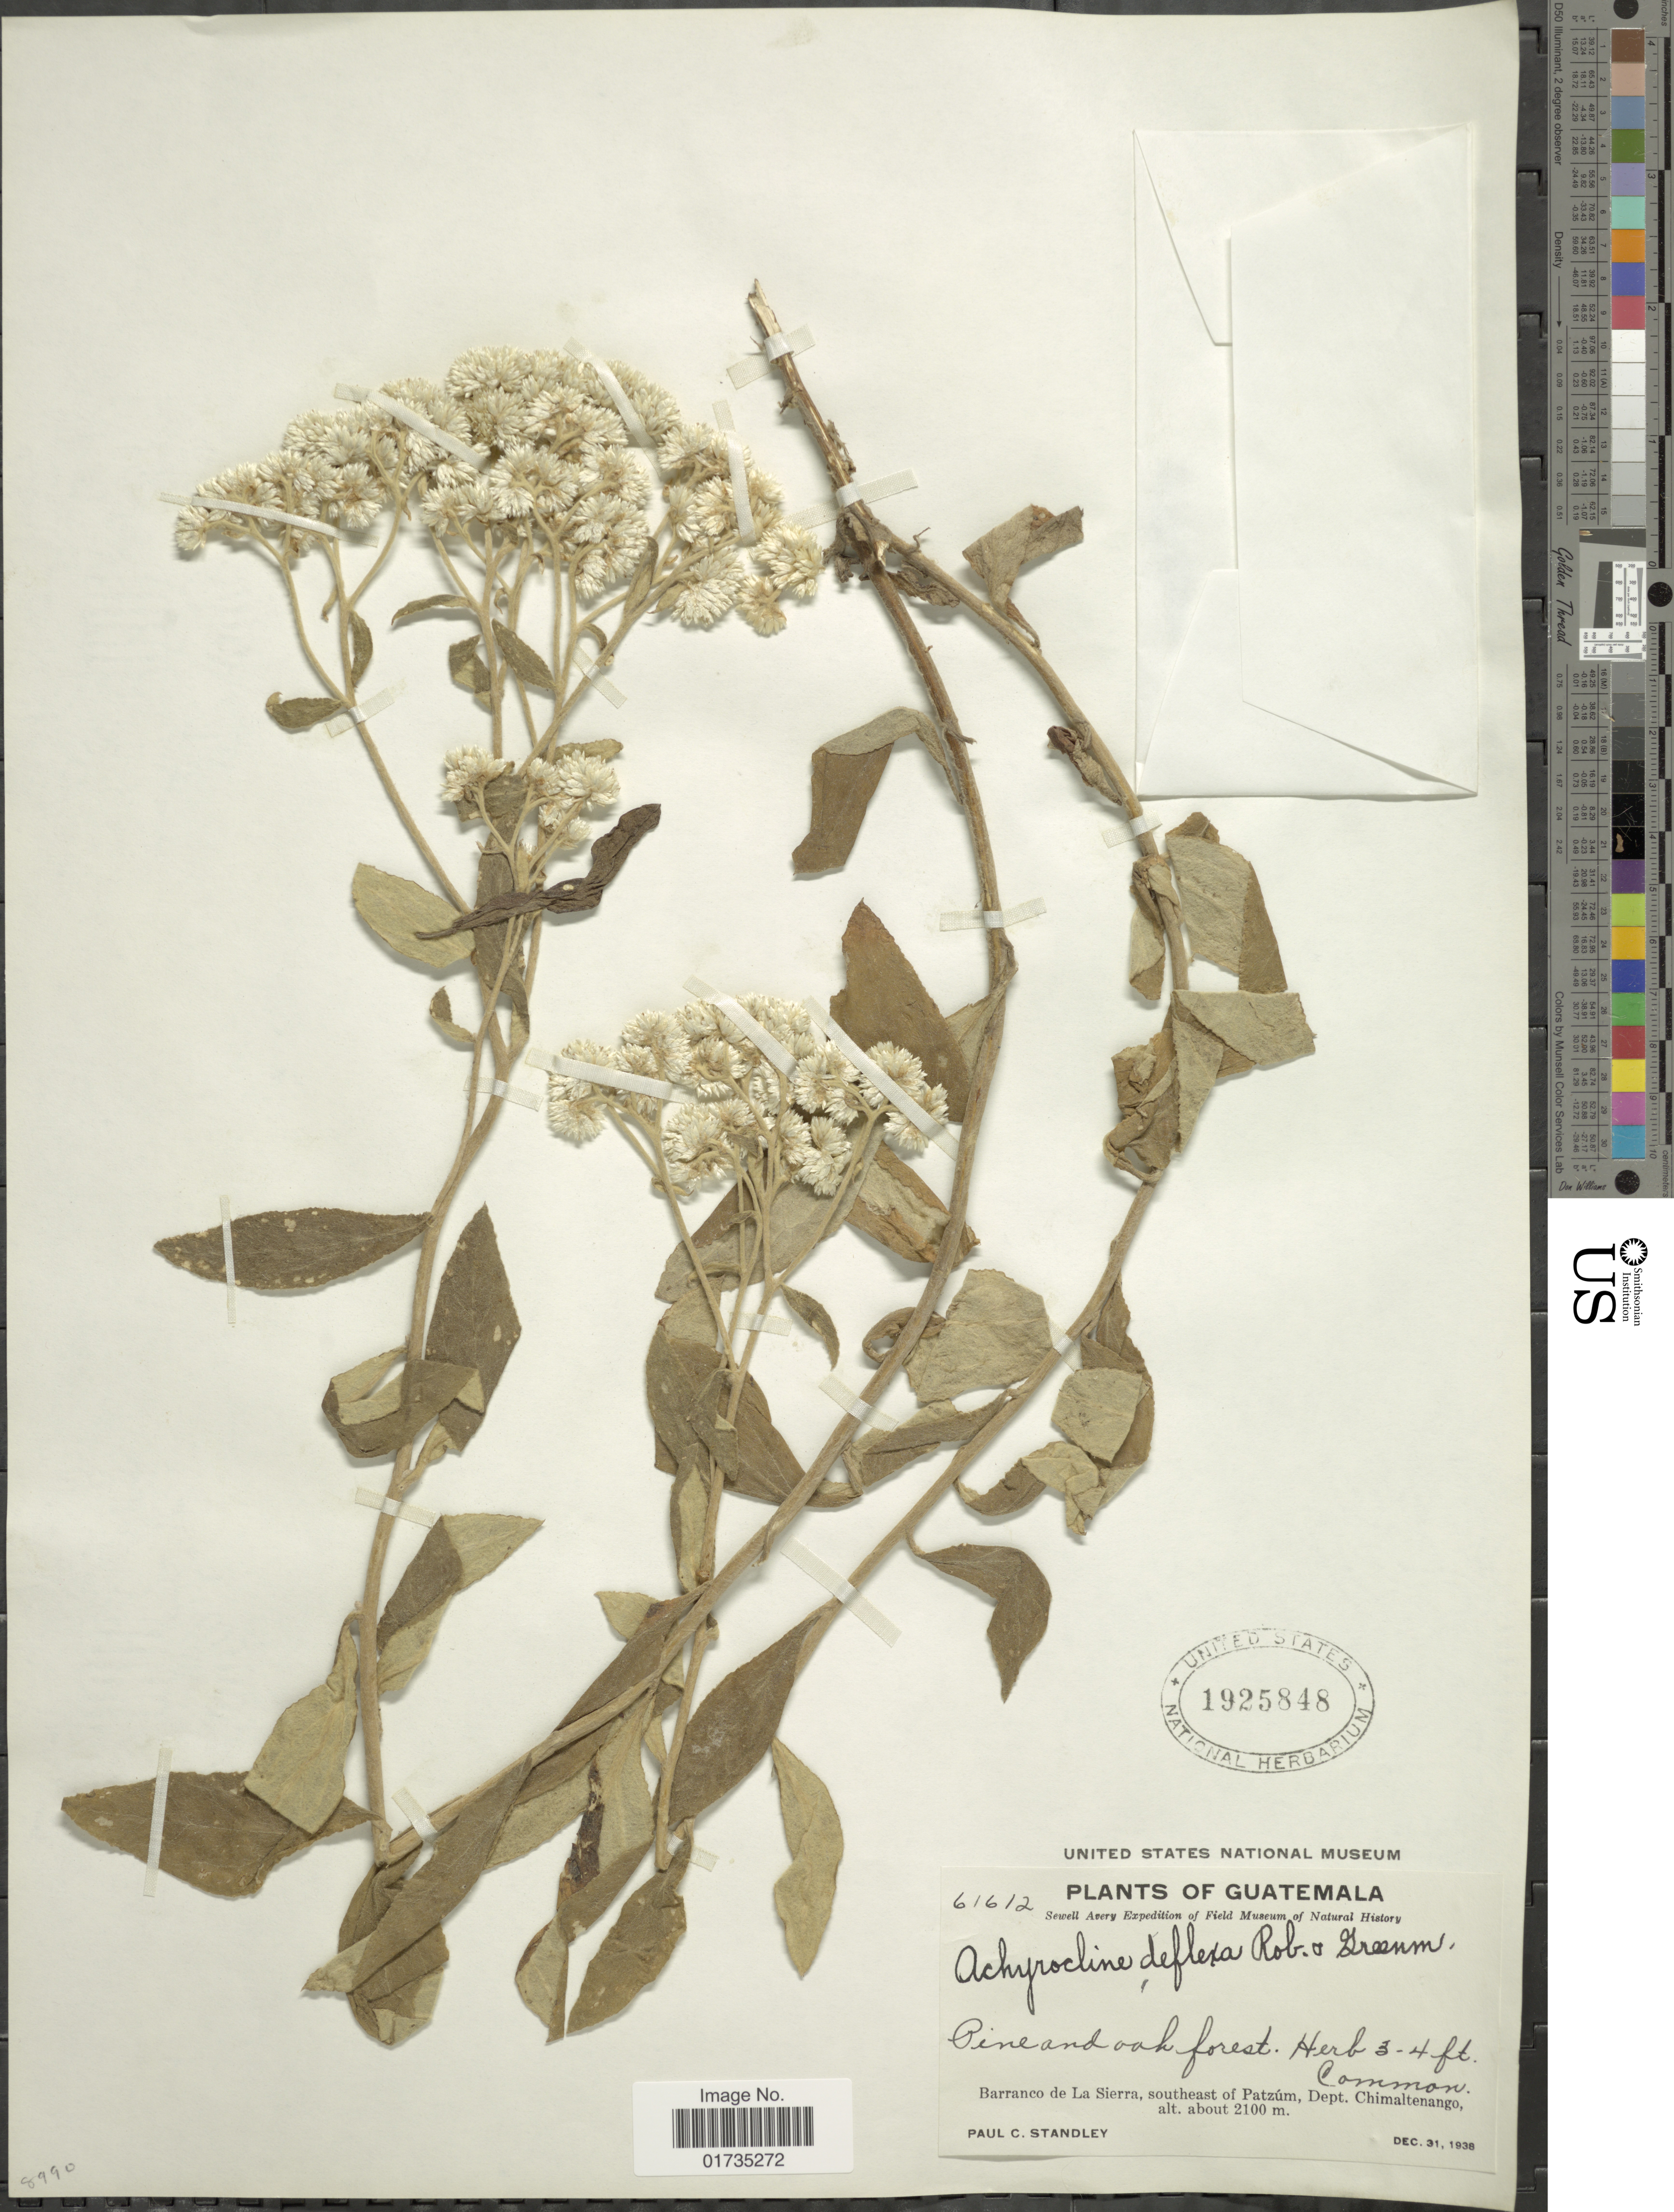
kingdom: Plantae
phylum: Tracheophyta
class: Magnoliopsida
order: Asterales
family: Asteraceae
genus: Achyrocline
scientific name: Achyrocline deflexa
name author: B.L. Rob. & Greenm.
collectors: P. C. Standley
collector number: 61612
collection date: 1938-12-31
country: Guatemala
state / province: Chimaltenango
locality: Guatemala. Barranco de La Sierra, southeast of Patzum, Dept. Chimaltenango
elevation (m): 2100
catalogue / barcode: US 1925848